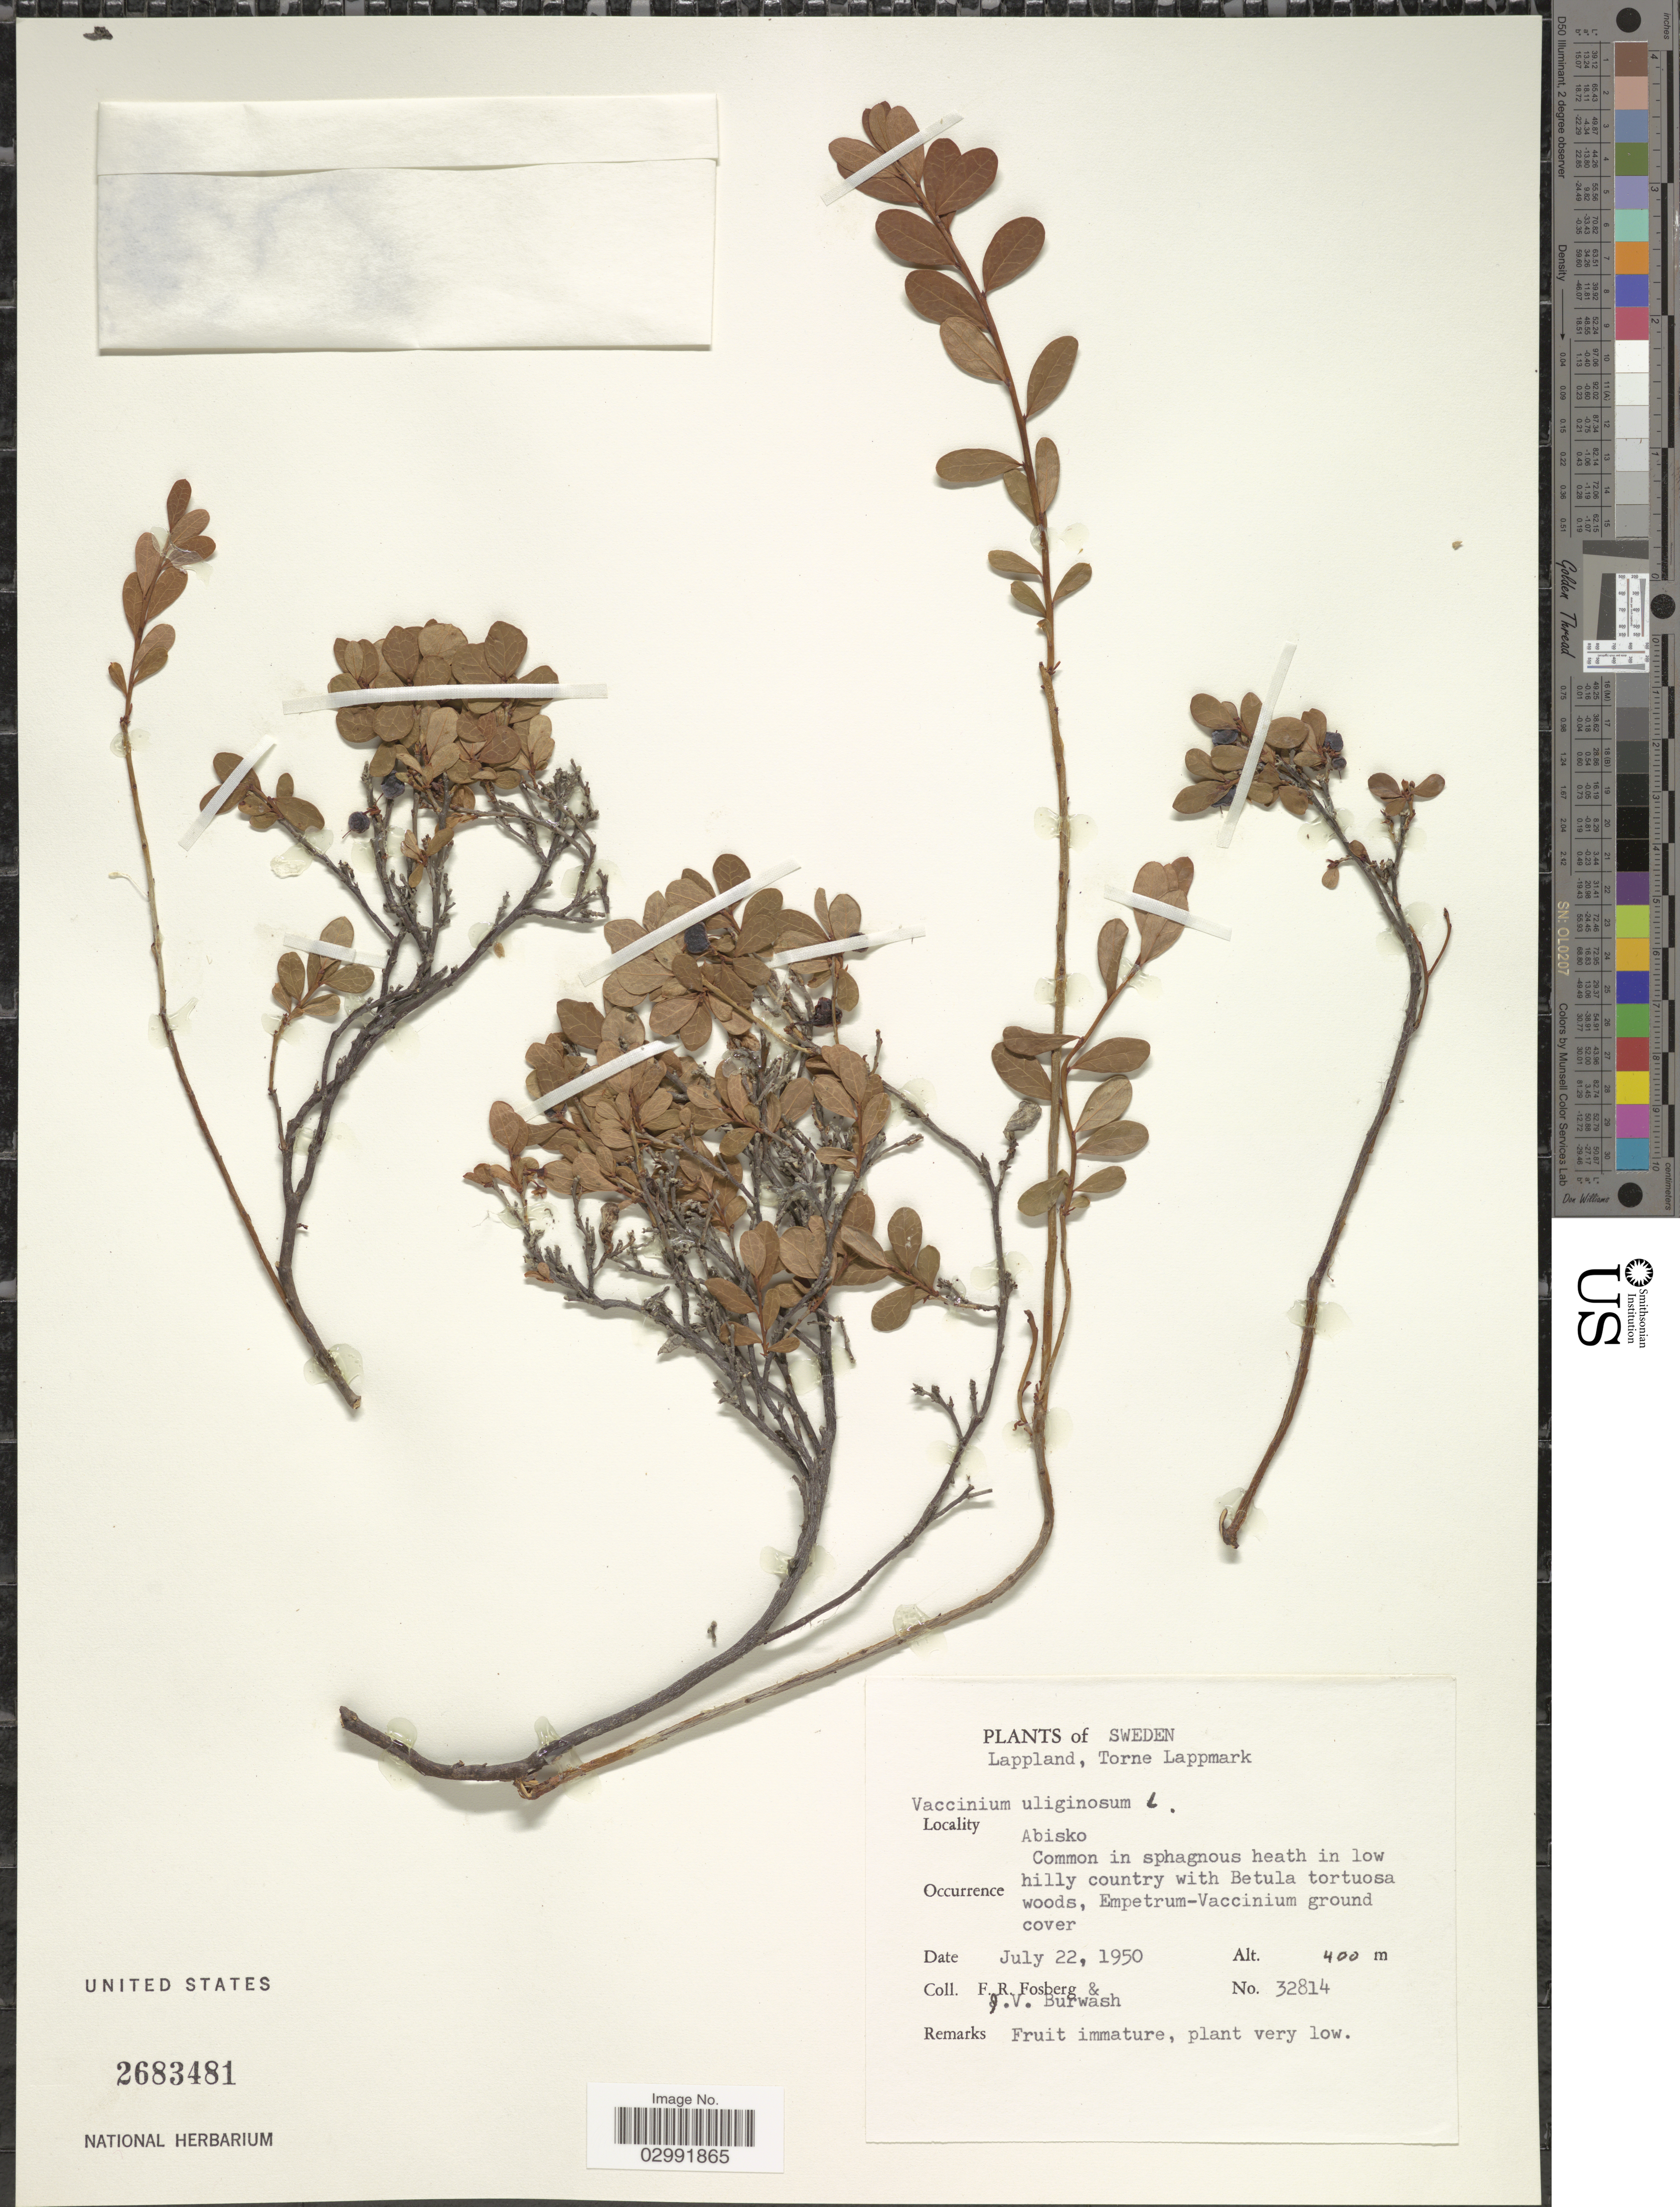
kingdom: Plantae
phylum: Tracheophyta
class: Magnoliopsida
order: Ericales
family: Ericaceae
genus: Vaccinium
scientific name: Vaccinium uliginosum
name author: L.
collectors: F. R. Fosberg & J. Burwash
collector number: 32814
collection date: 1950-07-22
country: Sweden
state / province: Norrbotten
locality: Lappland, Torne Lappmark. Abisko.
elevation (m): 400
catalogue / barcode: US 2683481